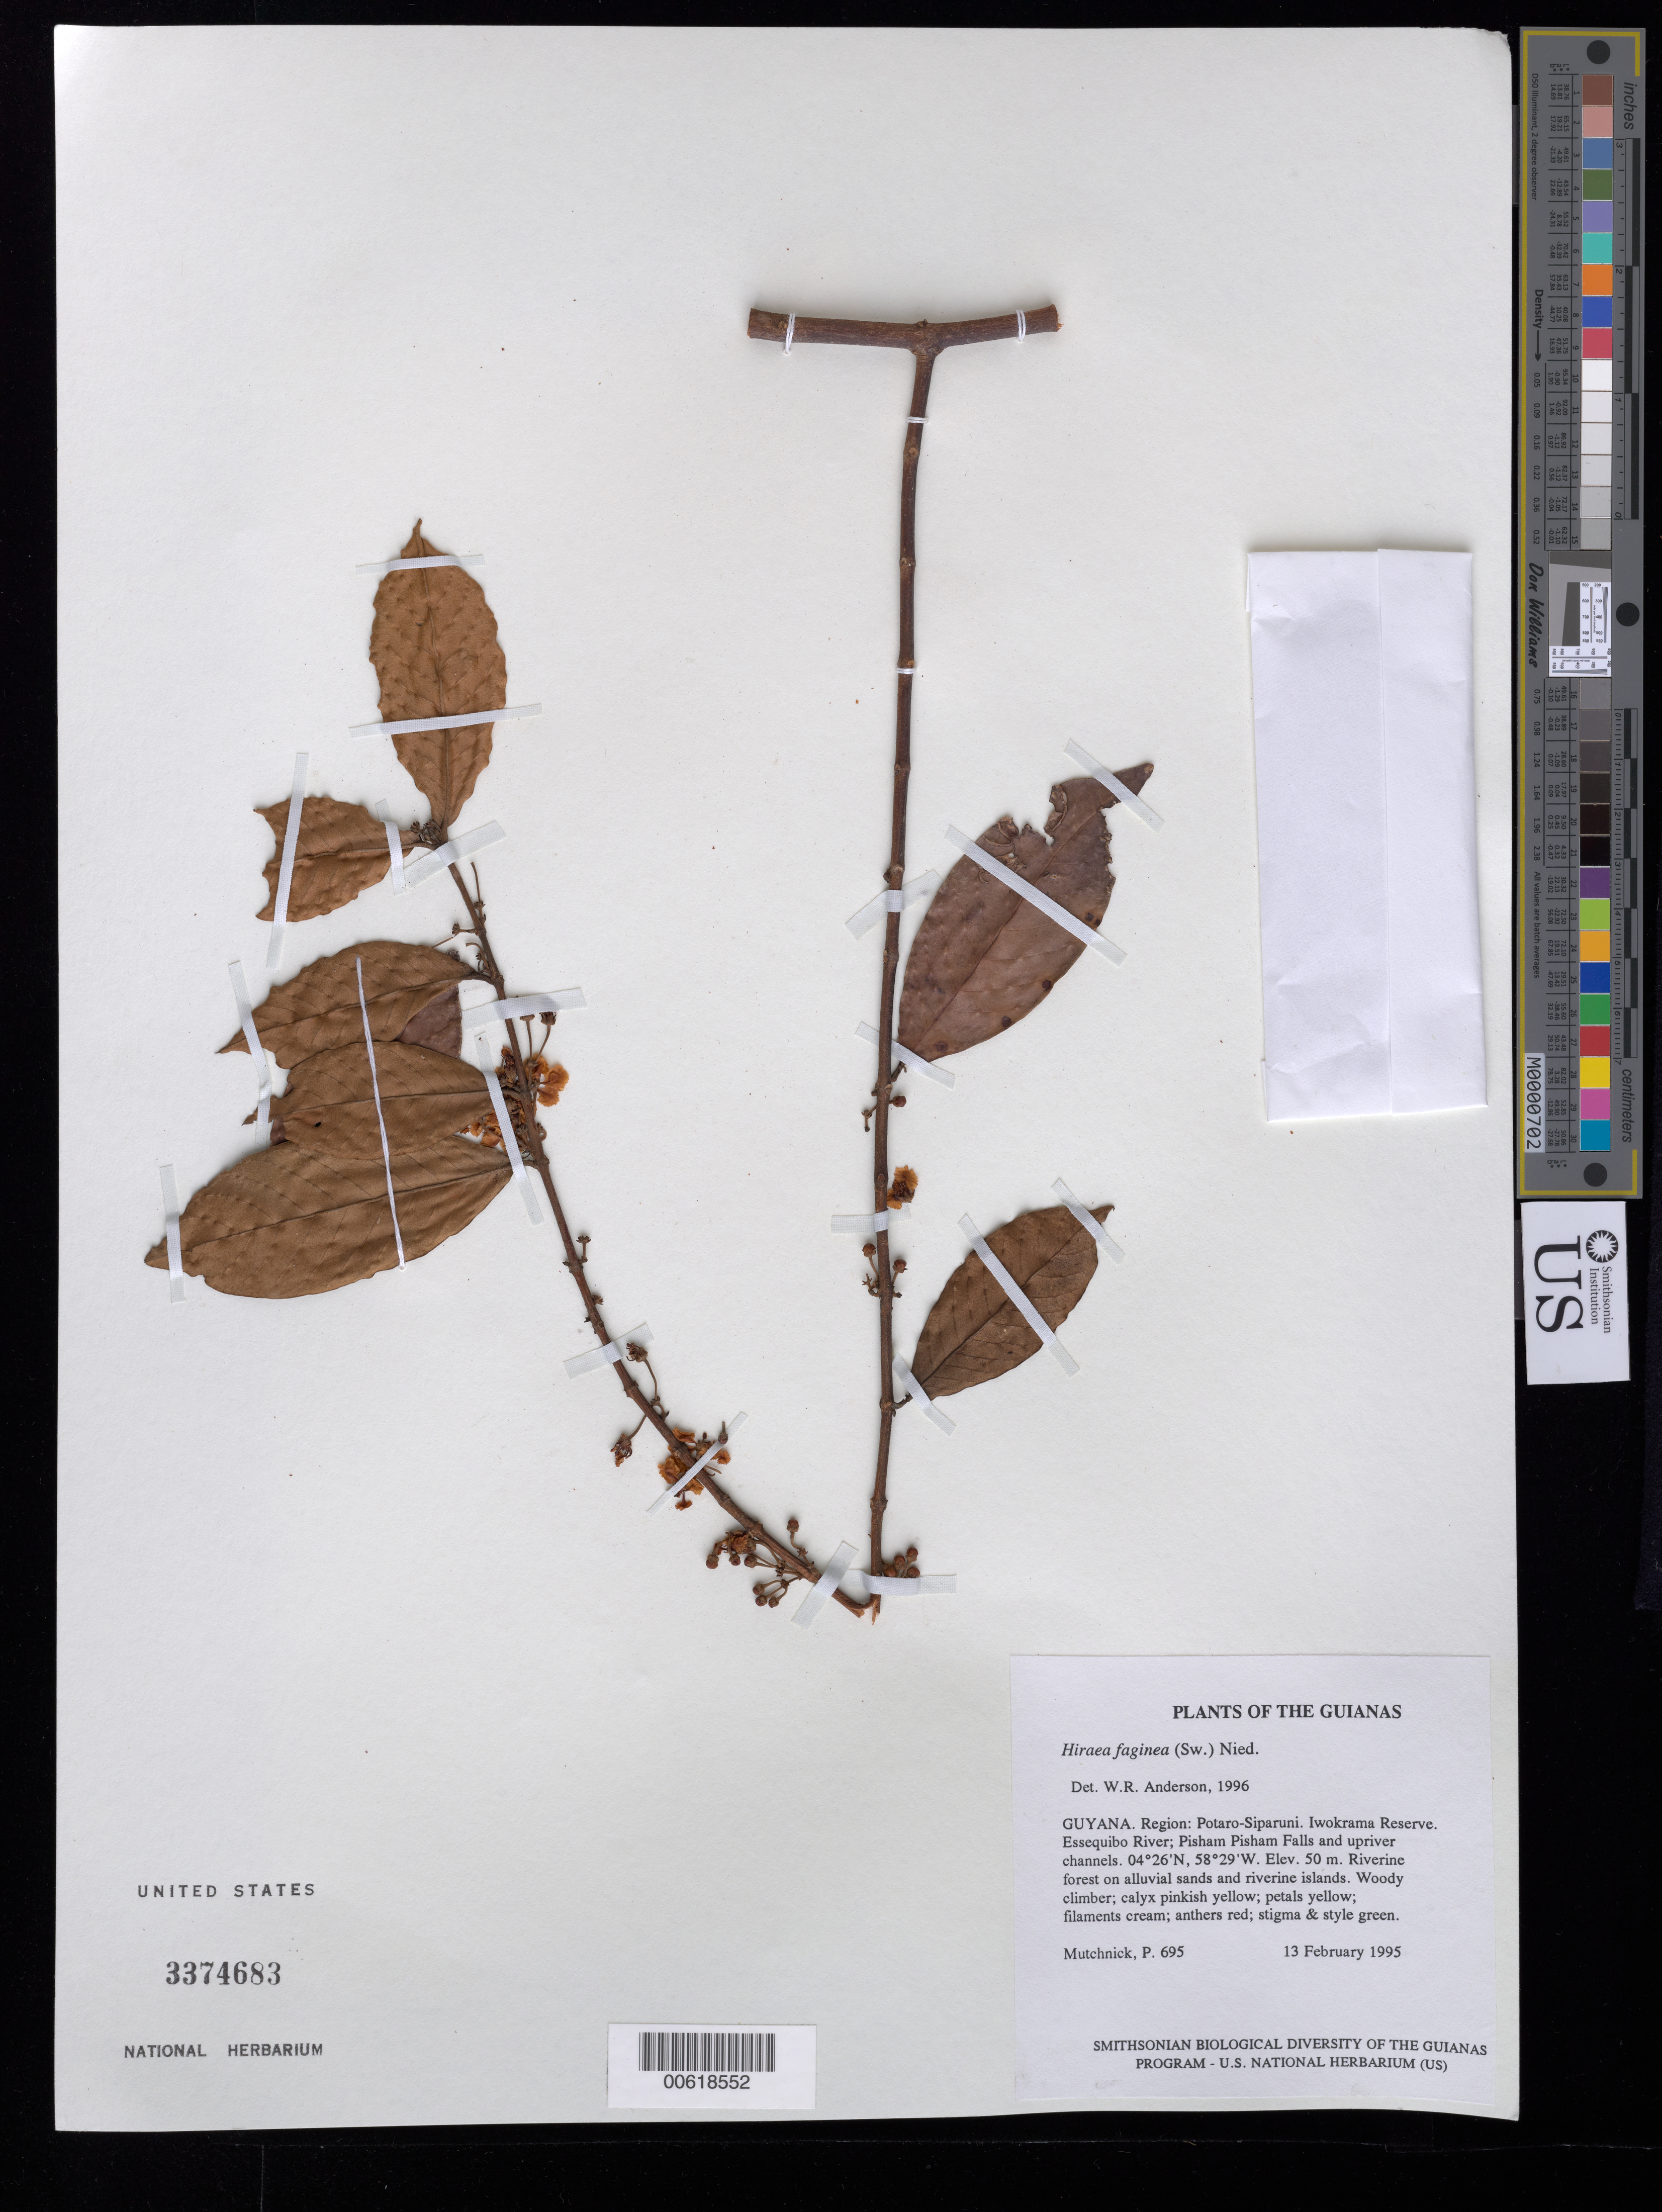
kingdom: Plantae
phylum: Tracheophyta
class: Magnoliopsida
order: Malpighiales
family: Malpighiaceae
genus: Hiraea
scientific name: Hiraea faginea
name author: (Sw.) Nied.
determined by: Anderson, W. R., (MICH), University of Michigan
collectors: P. Mutchnick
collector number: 695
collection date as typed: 13 February 1995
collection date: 1995-02-13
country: Guyana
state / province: Potaro-Siparuni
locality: Iwokrama Reserve. Essequibo River; Pisham Pisham Falls and upriver channels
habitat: Riverine forest on alluvial sands and riverine islands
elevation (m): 50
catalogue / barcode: US 3374683